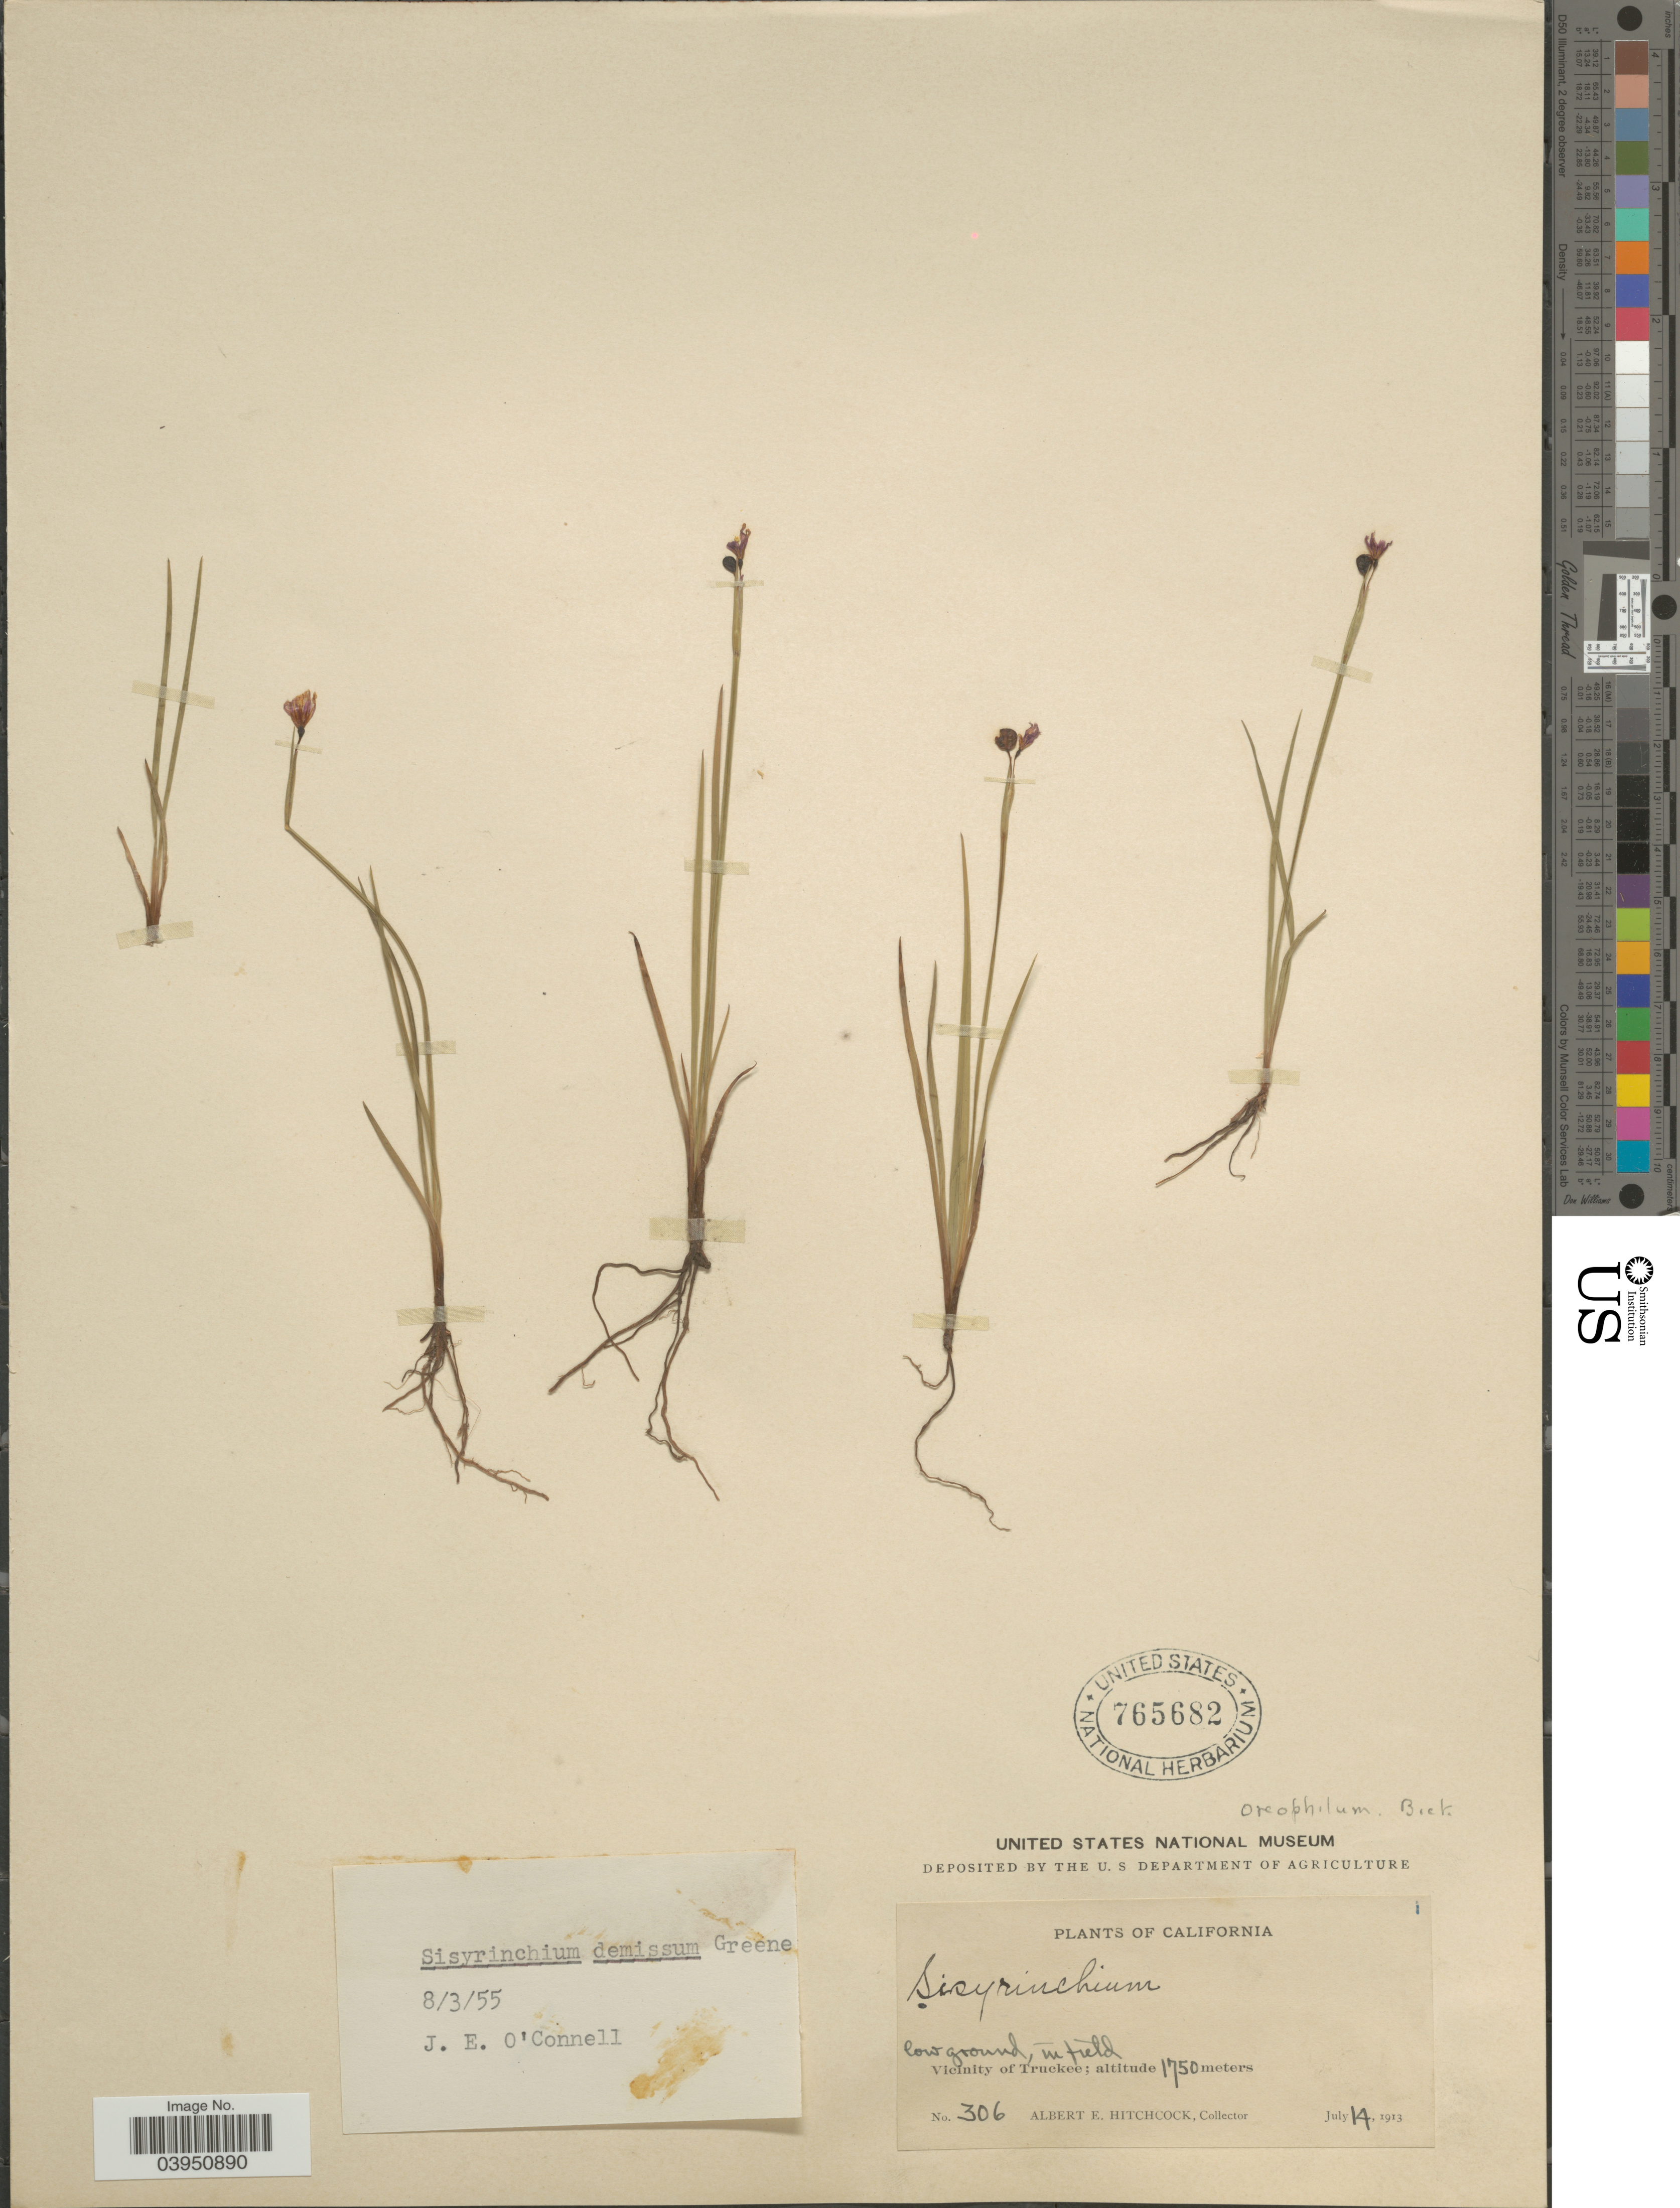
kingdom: Plantae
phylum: Tracheophyta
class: Liliopsida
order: Asparagales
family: Iridaceae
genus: Sisyrinchium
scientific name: Sisyrinchium demissum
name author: Greene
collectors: A. Hitchcock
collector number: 306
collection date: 1913-07-14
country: United States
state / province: California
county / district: Nevada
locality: Vicinity of Truckee.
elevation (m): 1750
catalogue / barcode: US 765682